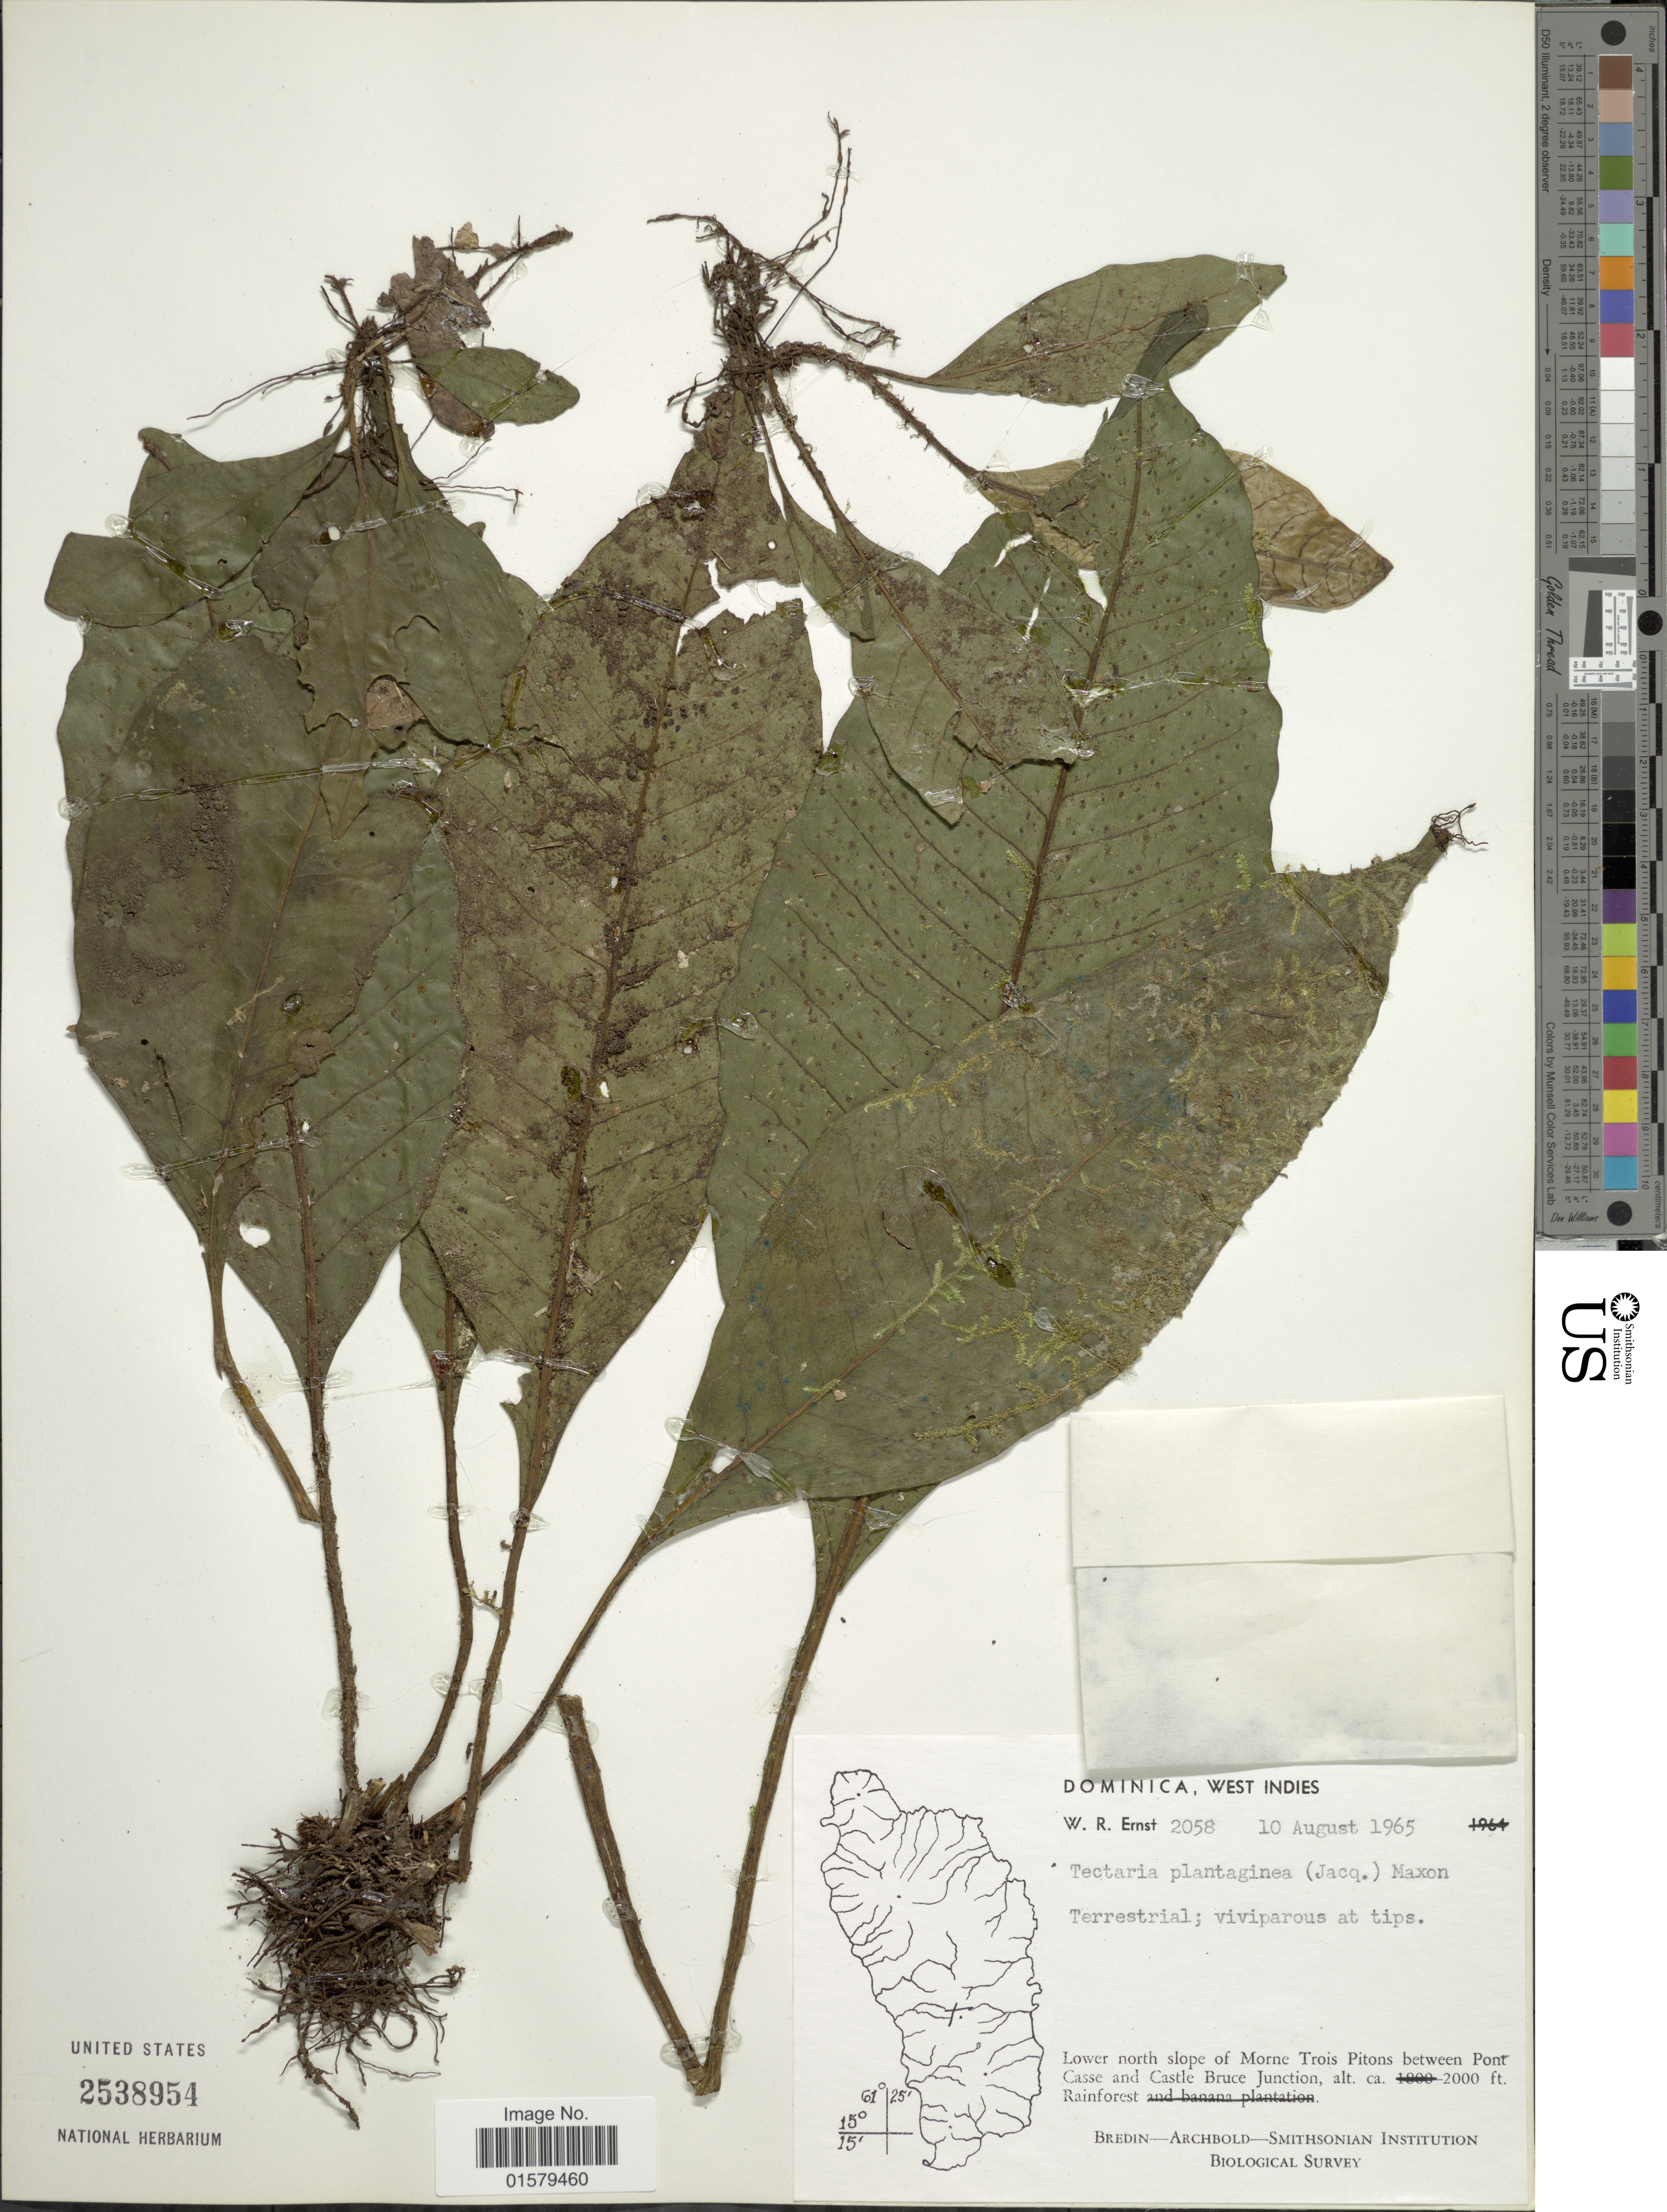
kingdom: Plantae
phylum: Tracheophyta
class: Polypodiopsida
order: Polypodiales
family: Tectariaceae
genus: Tectaria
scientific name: Tectaria plantaginea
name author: (Jacq.) Maxon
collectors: W. R. Ernst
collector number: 2058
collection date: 1965-08-10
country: Dominica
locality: Lower north slope of Morne Trois Pitons between Pont Casse and Castle Bruce Junction, Rainforest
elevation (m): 610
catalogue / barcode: US 2538954